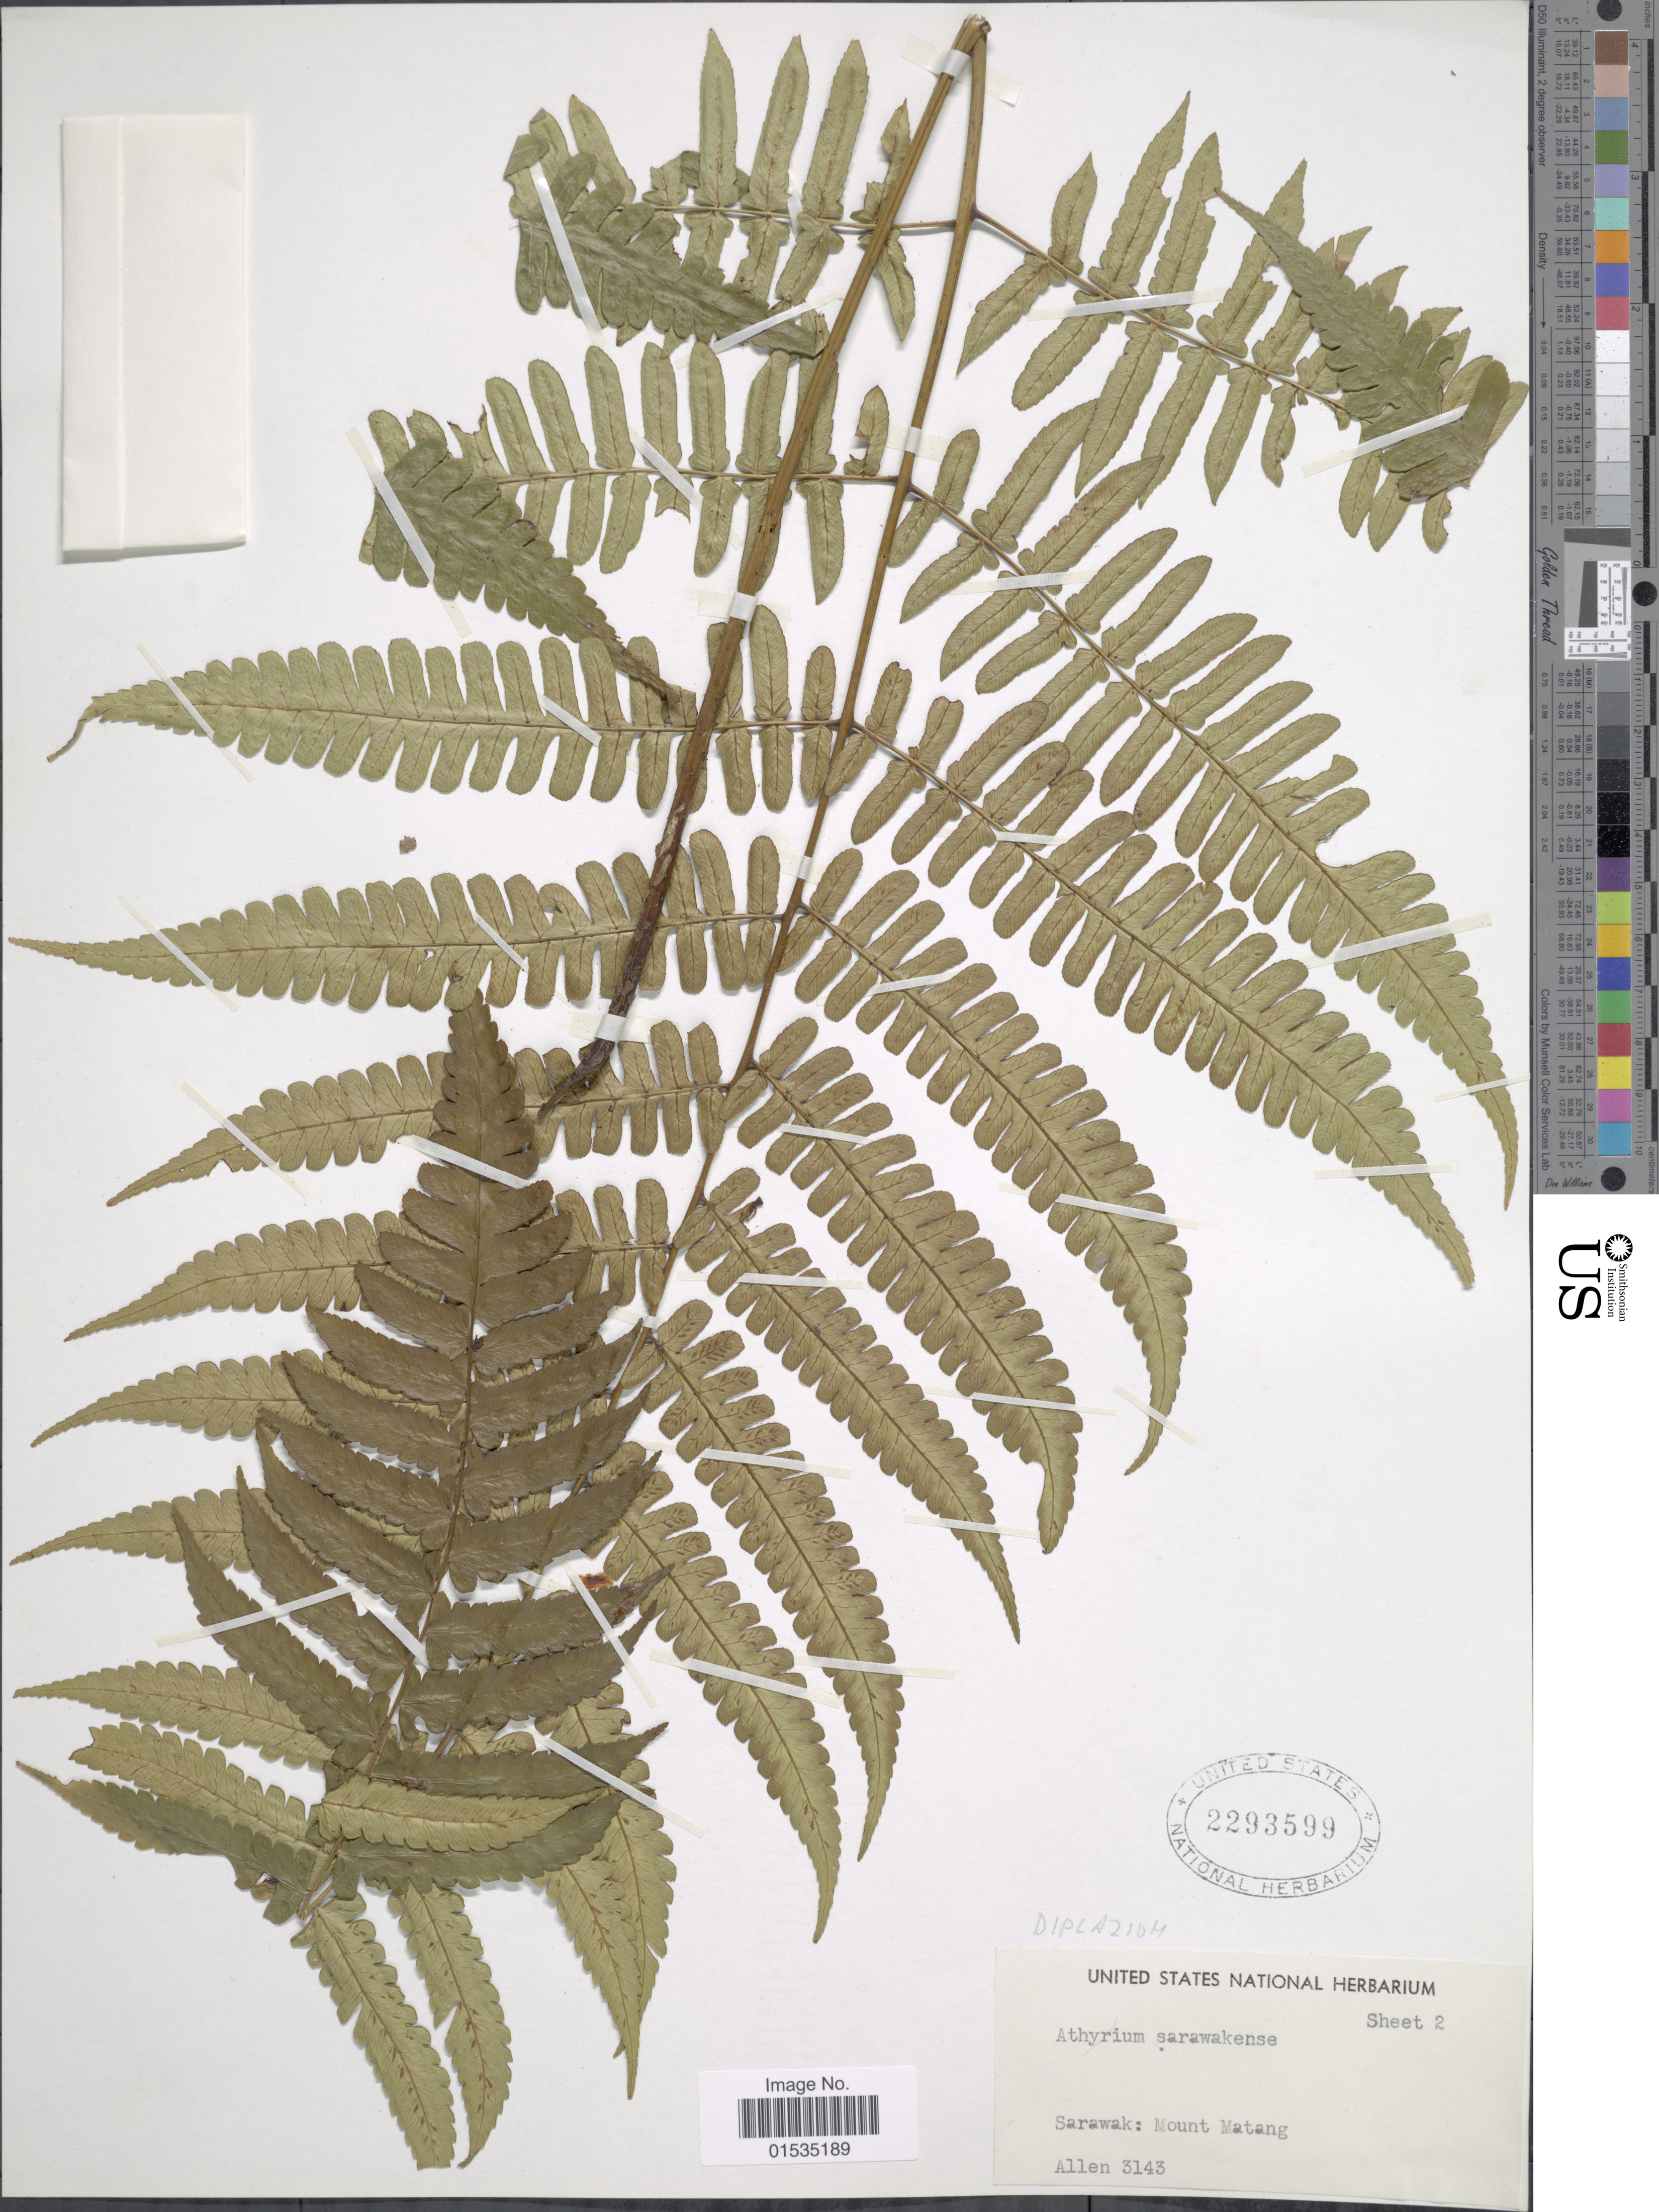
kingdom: Plantae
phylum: Tracheophyta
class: Polypodiopsida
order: Polypodiales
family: Athyriaceae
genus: Diplazium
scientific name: Diplazium sarawakense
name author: (Copel.) C. Chr.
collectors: -- Allen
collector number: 3143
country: Malaysia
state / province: Sarawak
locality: Mount Matang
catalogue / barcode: US 2293599